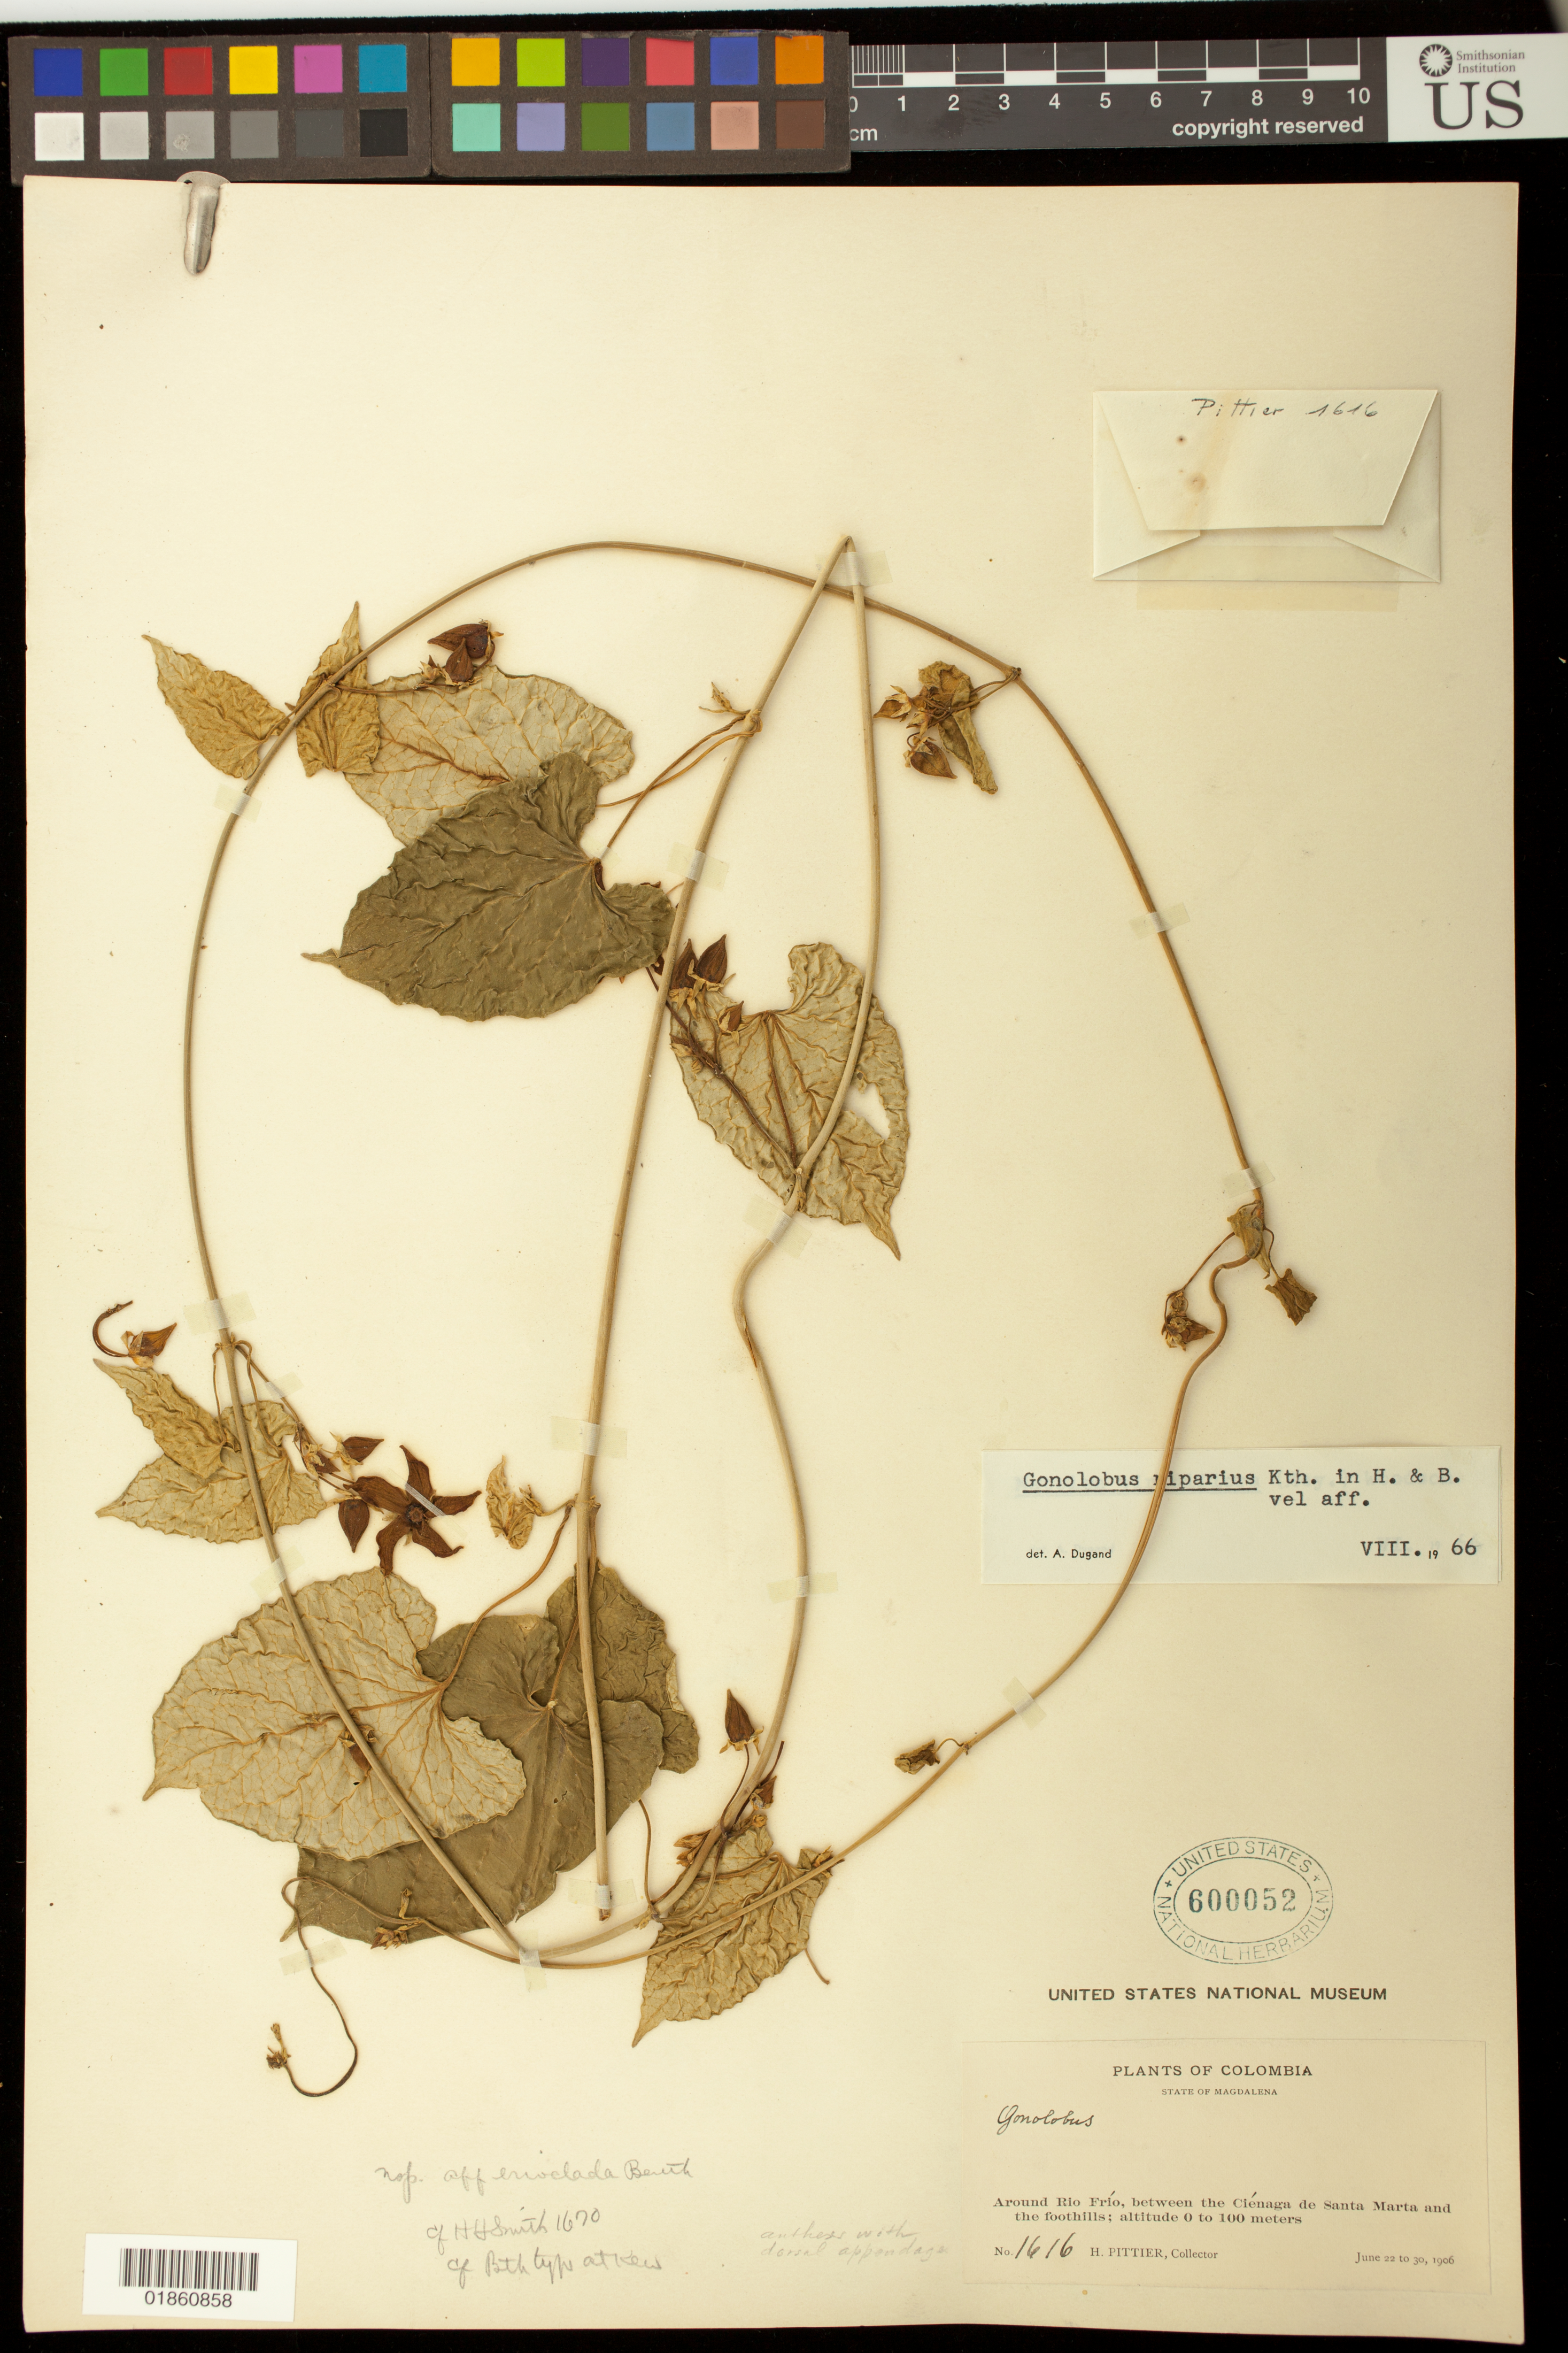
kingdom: Plantae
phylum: Tracheophyta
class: Magnoliopsida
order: Gentianales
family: Apocynaceae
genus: Gonolobus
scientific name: Gonolobus riparius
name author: Kunth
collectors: H. F. Pittier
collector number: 1616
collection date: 1906-06-22/1906-06-30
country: Colombia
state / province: Magdalena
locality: Around Rio Frio, between the Cienaga de Santa Marta and the foothills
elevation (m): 0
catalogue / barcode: US 600052